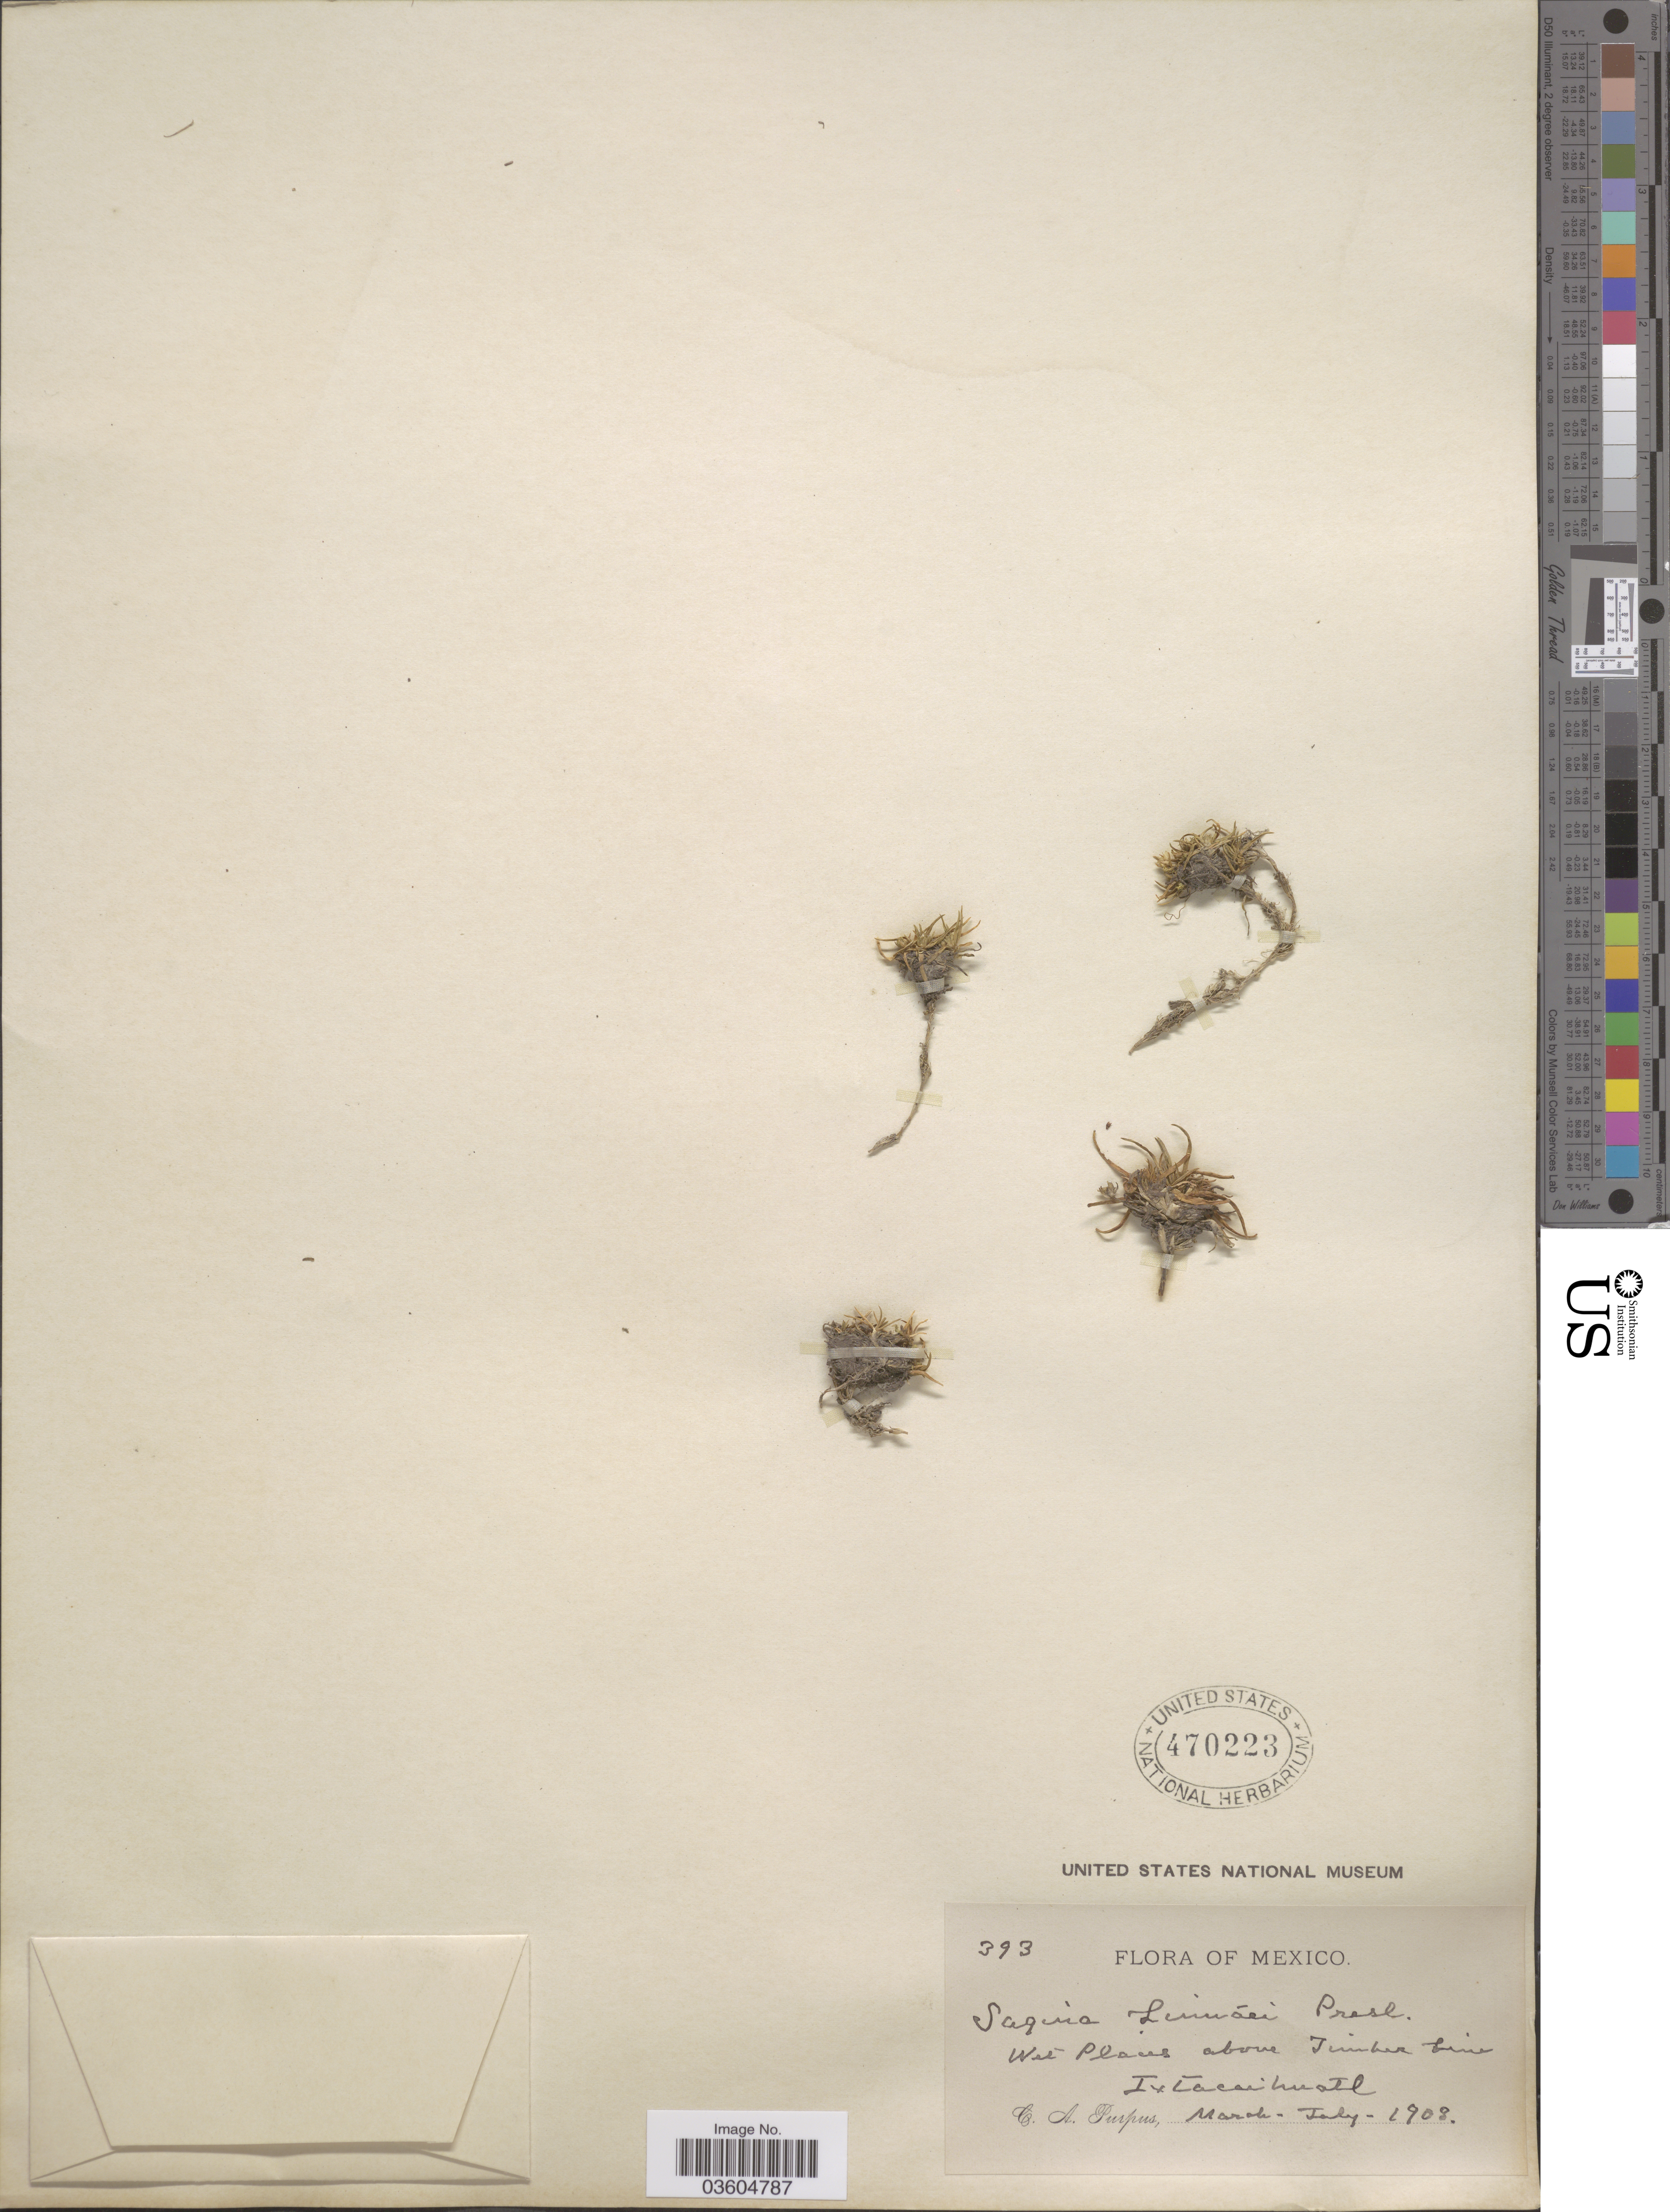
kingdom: Plantae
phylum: Tracheophyta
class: Magnoliopsida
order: Caryophyllales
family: Caryophyllaceae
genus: Colobanthus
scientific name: Colobanthus sp.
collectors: C. A. Purpus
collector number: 393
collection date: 1903-03/1903-07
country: Mexico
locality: Wet places above Timber line Ixtaccihuatl.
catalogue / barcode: US 470223